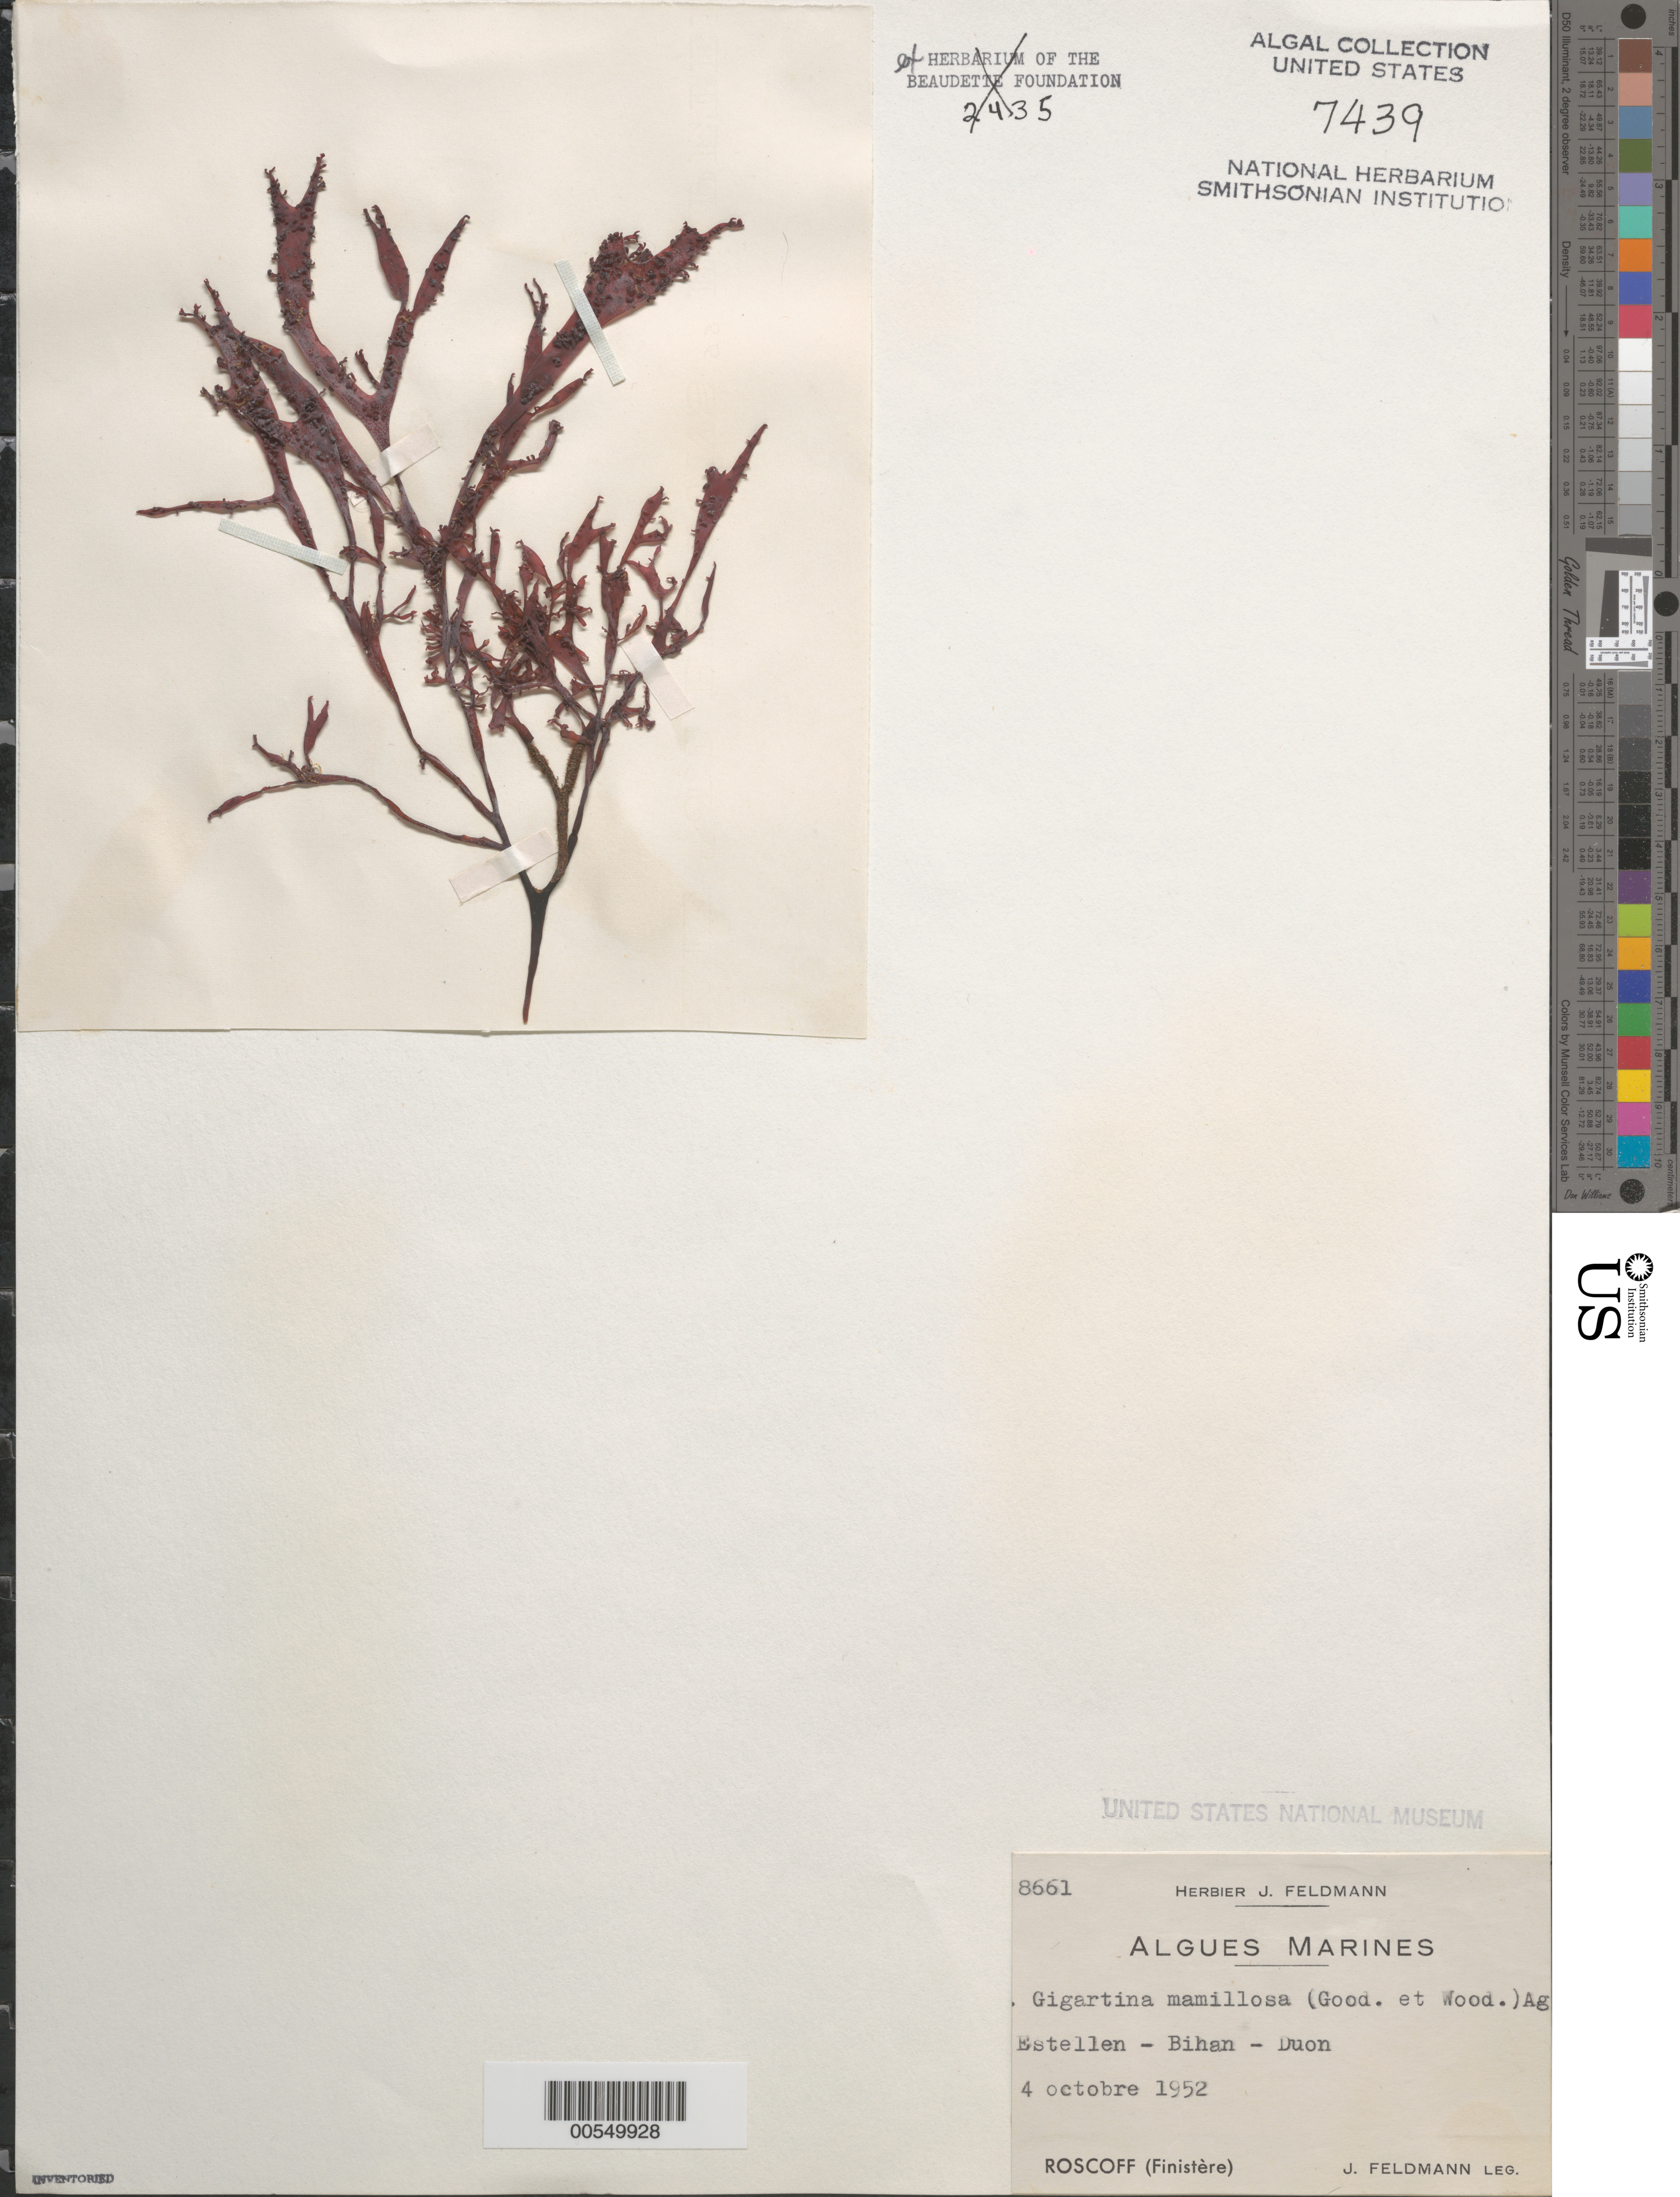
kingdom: Plantae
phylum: Rhodophyta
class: Florideophyceae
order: Gigartinales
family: Phyllophoraceae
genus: Mastocarpus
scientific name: Mastocarpus stellatus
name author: (Stackh.) Guiry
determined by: Algae name updating Project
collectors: J. Feldmann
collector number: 8661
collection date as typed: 04 Oct 1952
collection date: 1952-10-04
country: France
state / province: Bretagne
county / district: Finistère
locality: Estellen, bihan, duon, near roscoff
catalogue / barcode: US 7439